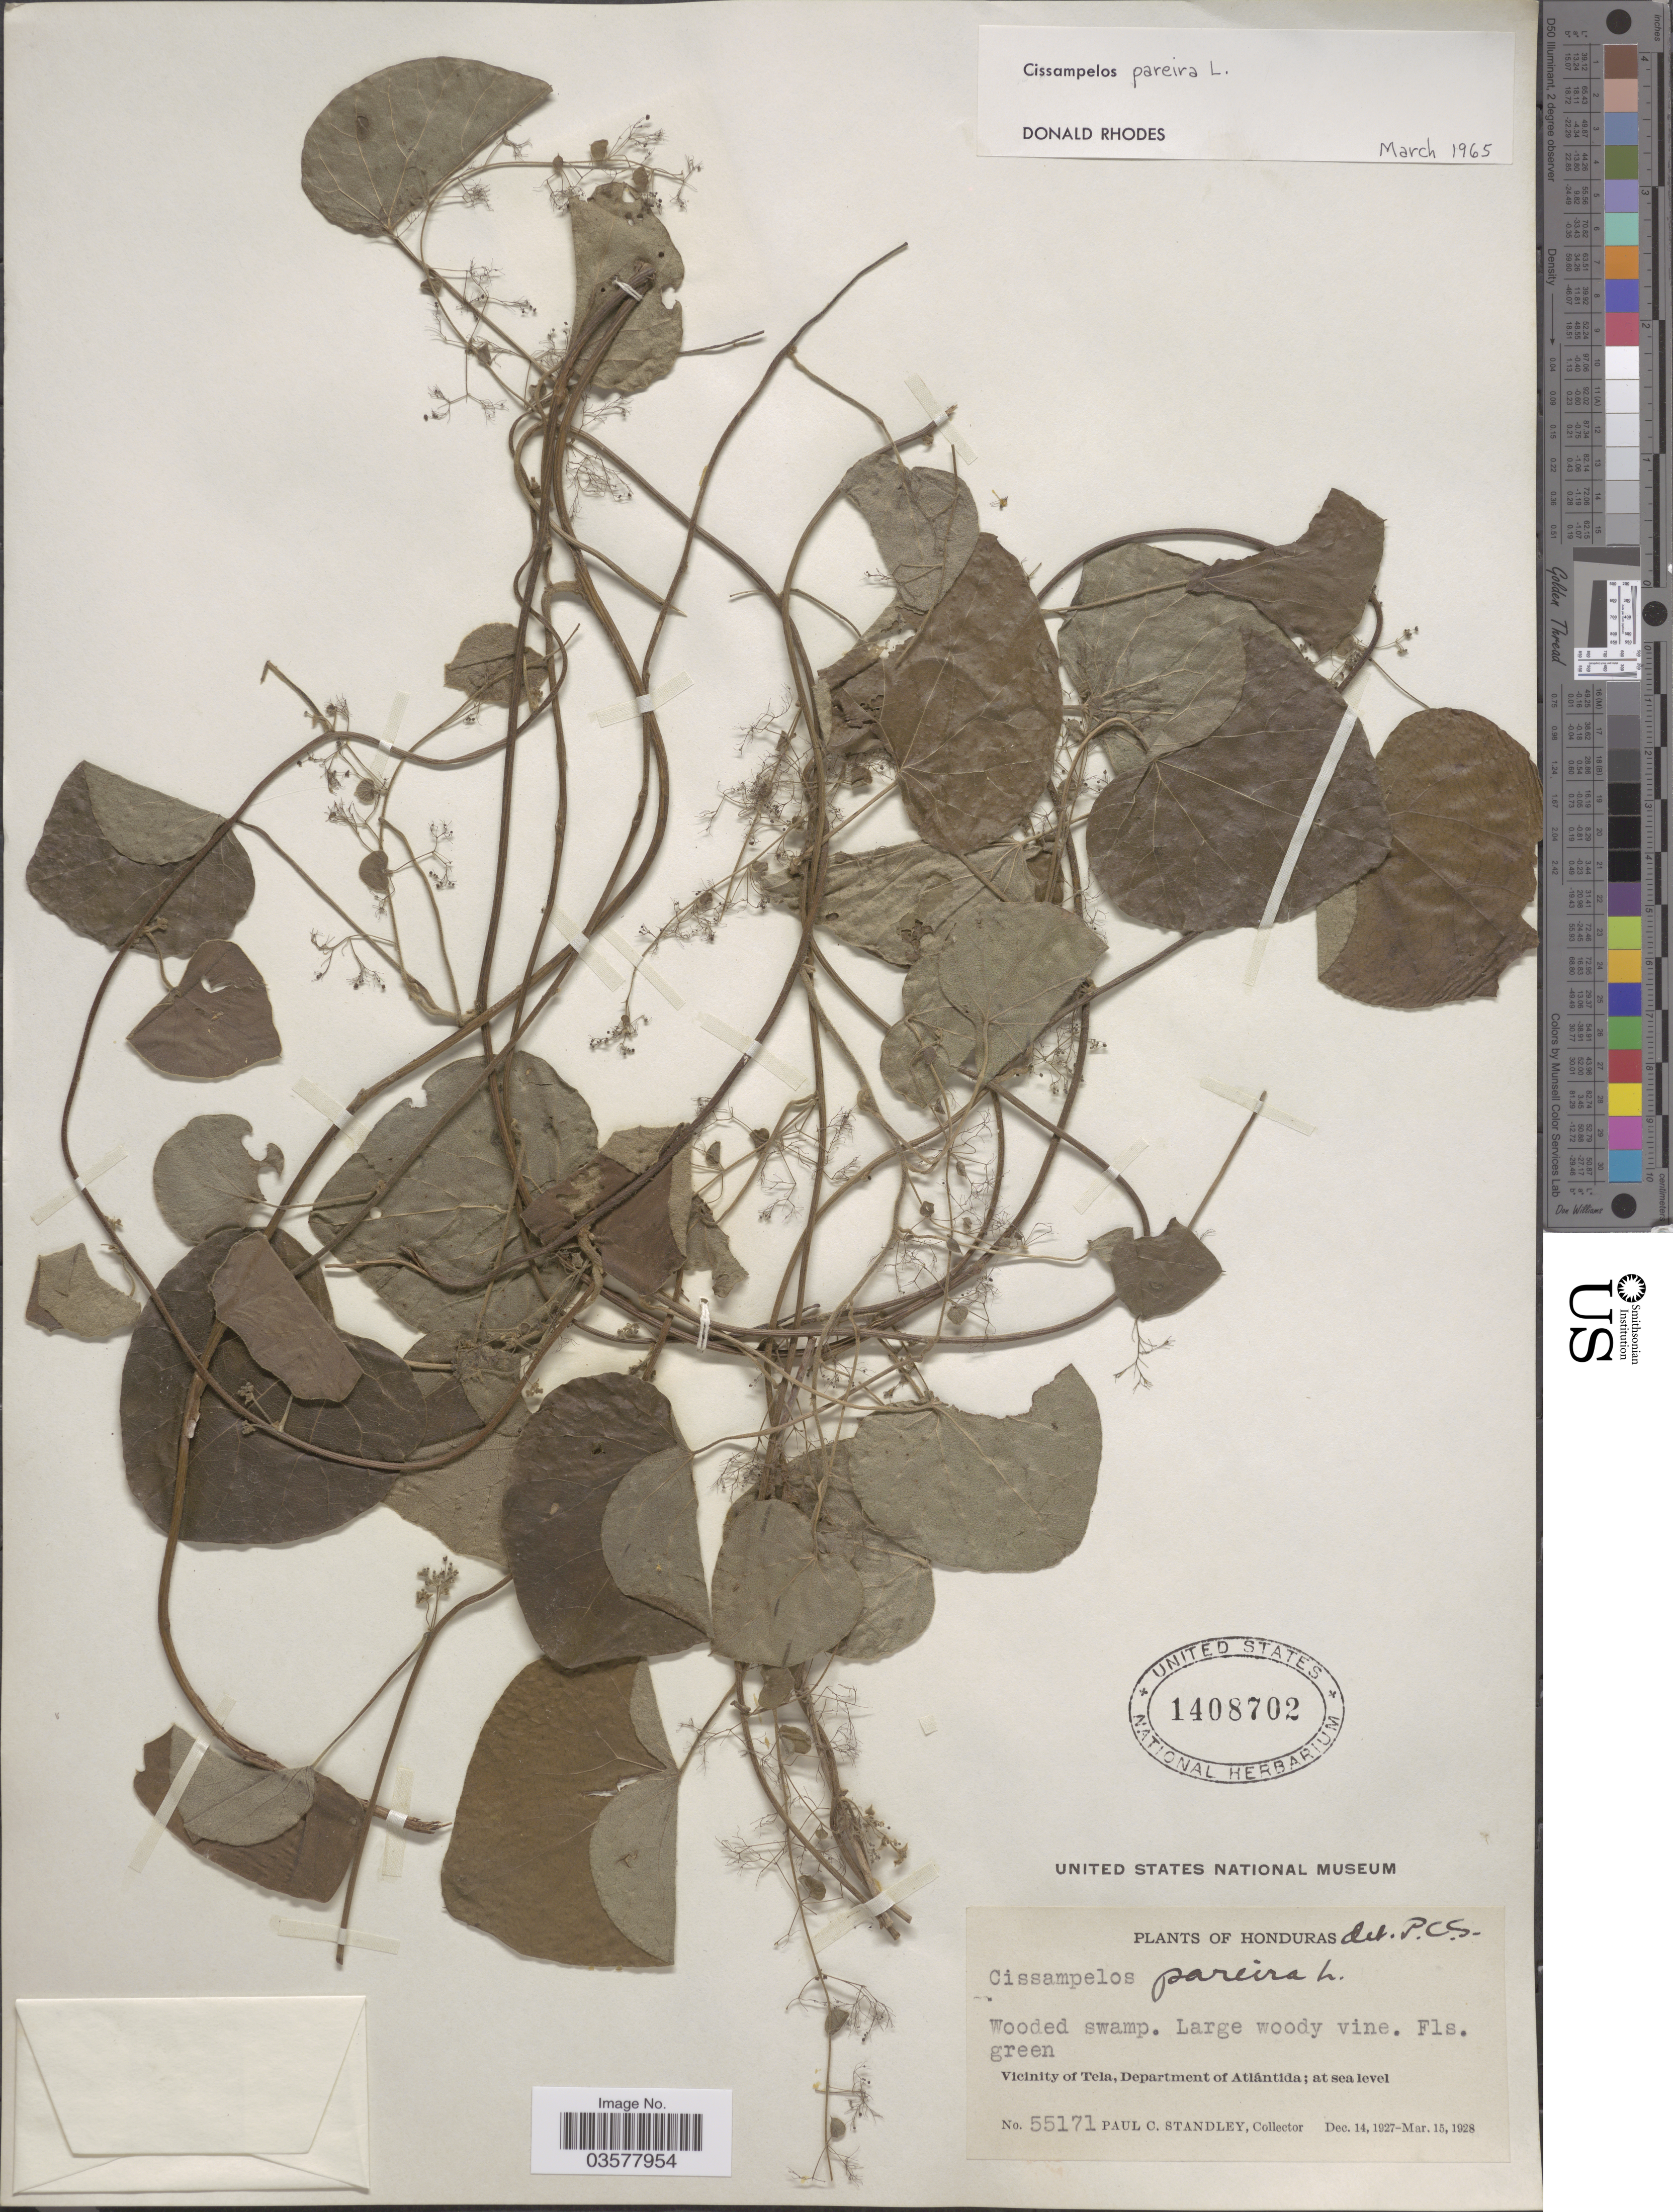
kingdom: Plantae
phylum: Tracheophyta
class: Magnoliopsida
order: Ranunculales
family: Menispermaceae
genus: Cissampelos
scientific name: Cissampelos pareira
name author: L.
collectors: P. C. Standley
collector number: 55171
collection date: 1927-12-14/1928-03-15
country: Honduras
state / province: Atlantida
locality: Vicinity of Tela, Department of Atlántida.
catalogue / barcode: US 1408702